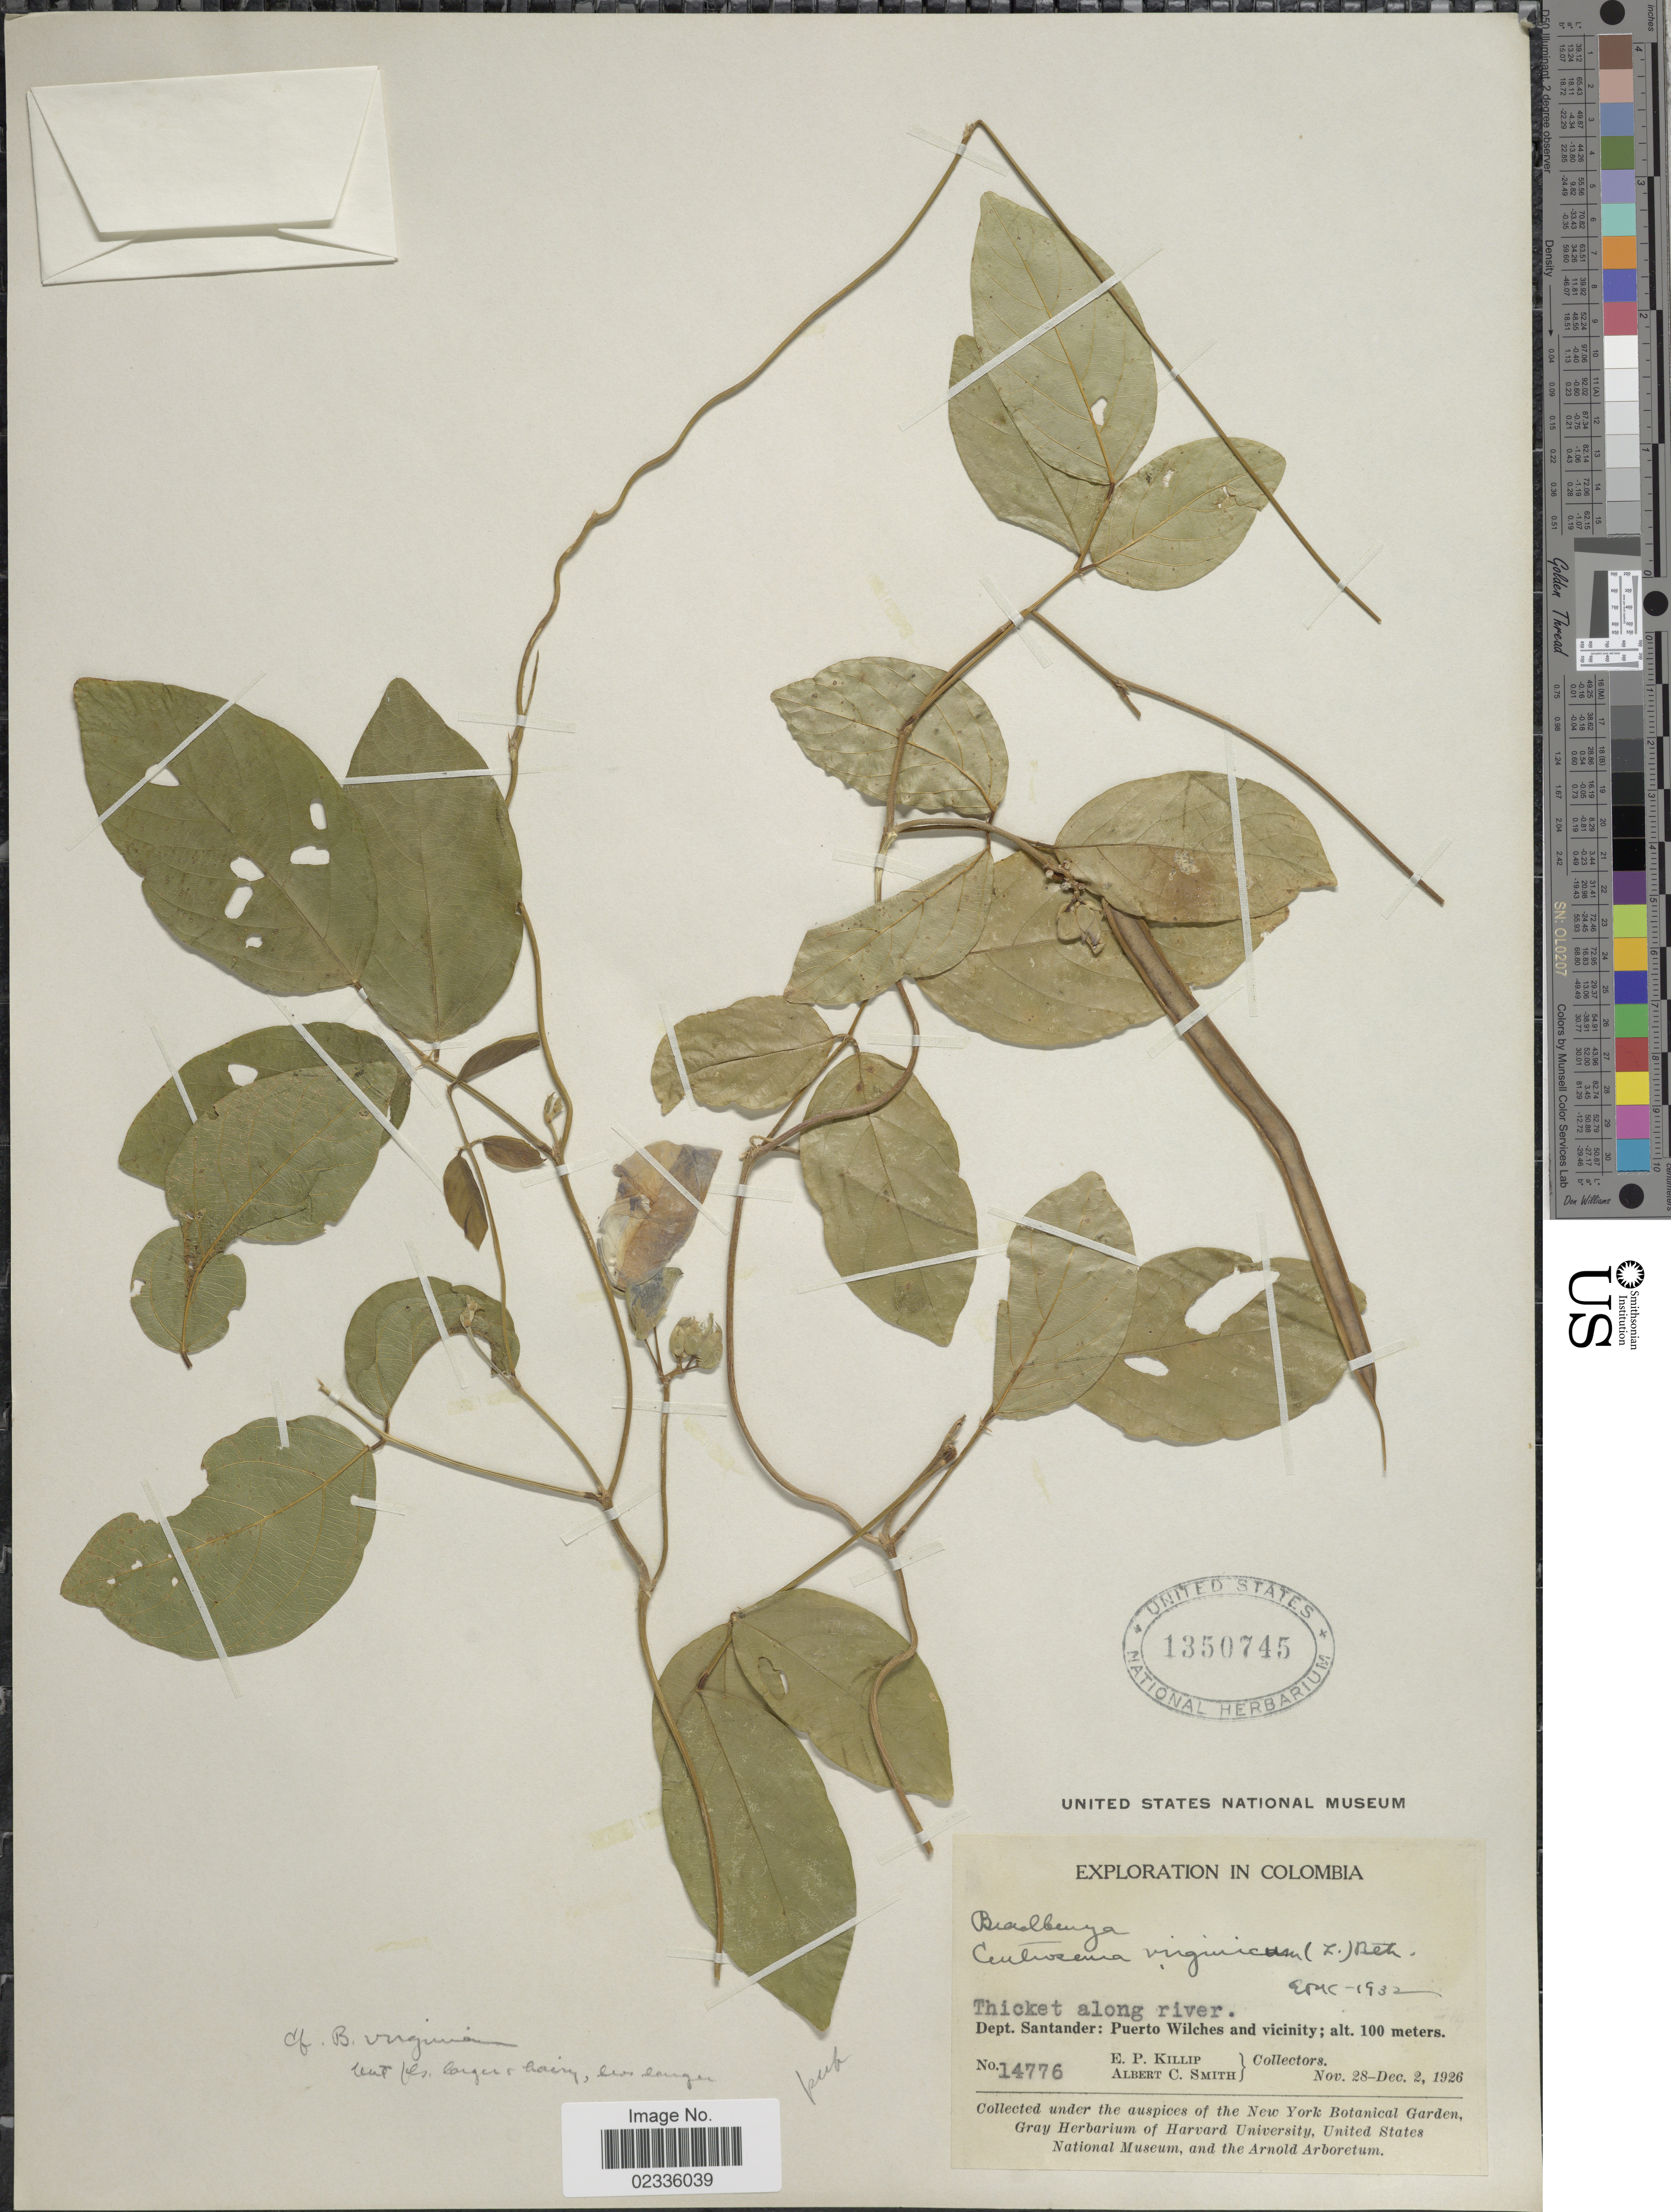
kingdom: Plantae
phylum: Tracheophyta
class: Magnoliopsida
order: Fabales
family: Fabaceae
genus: Centrosema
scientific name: Centrosema pubescens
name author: Benth.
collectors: E. P. Killip & A. C. Smith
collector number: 14776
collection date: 1926-11-28/1926-12-02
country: Colombia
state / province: Santander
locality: Puerto Wilches and vicinity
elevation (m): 100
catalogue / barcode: US 1350745